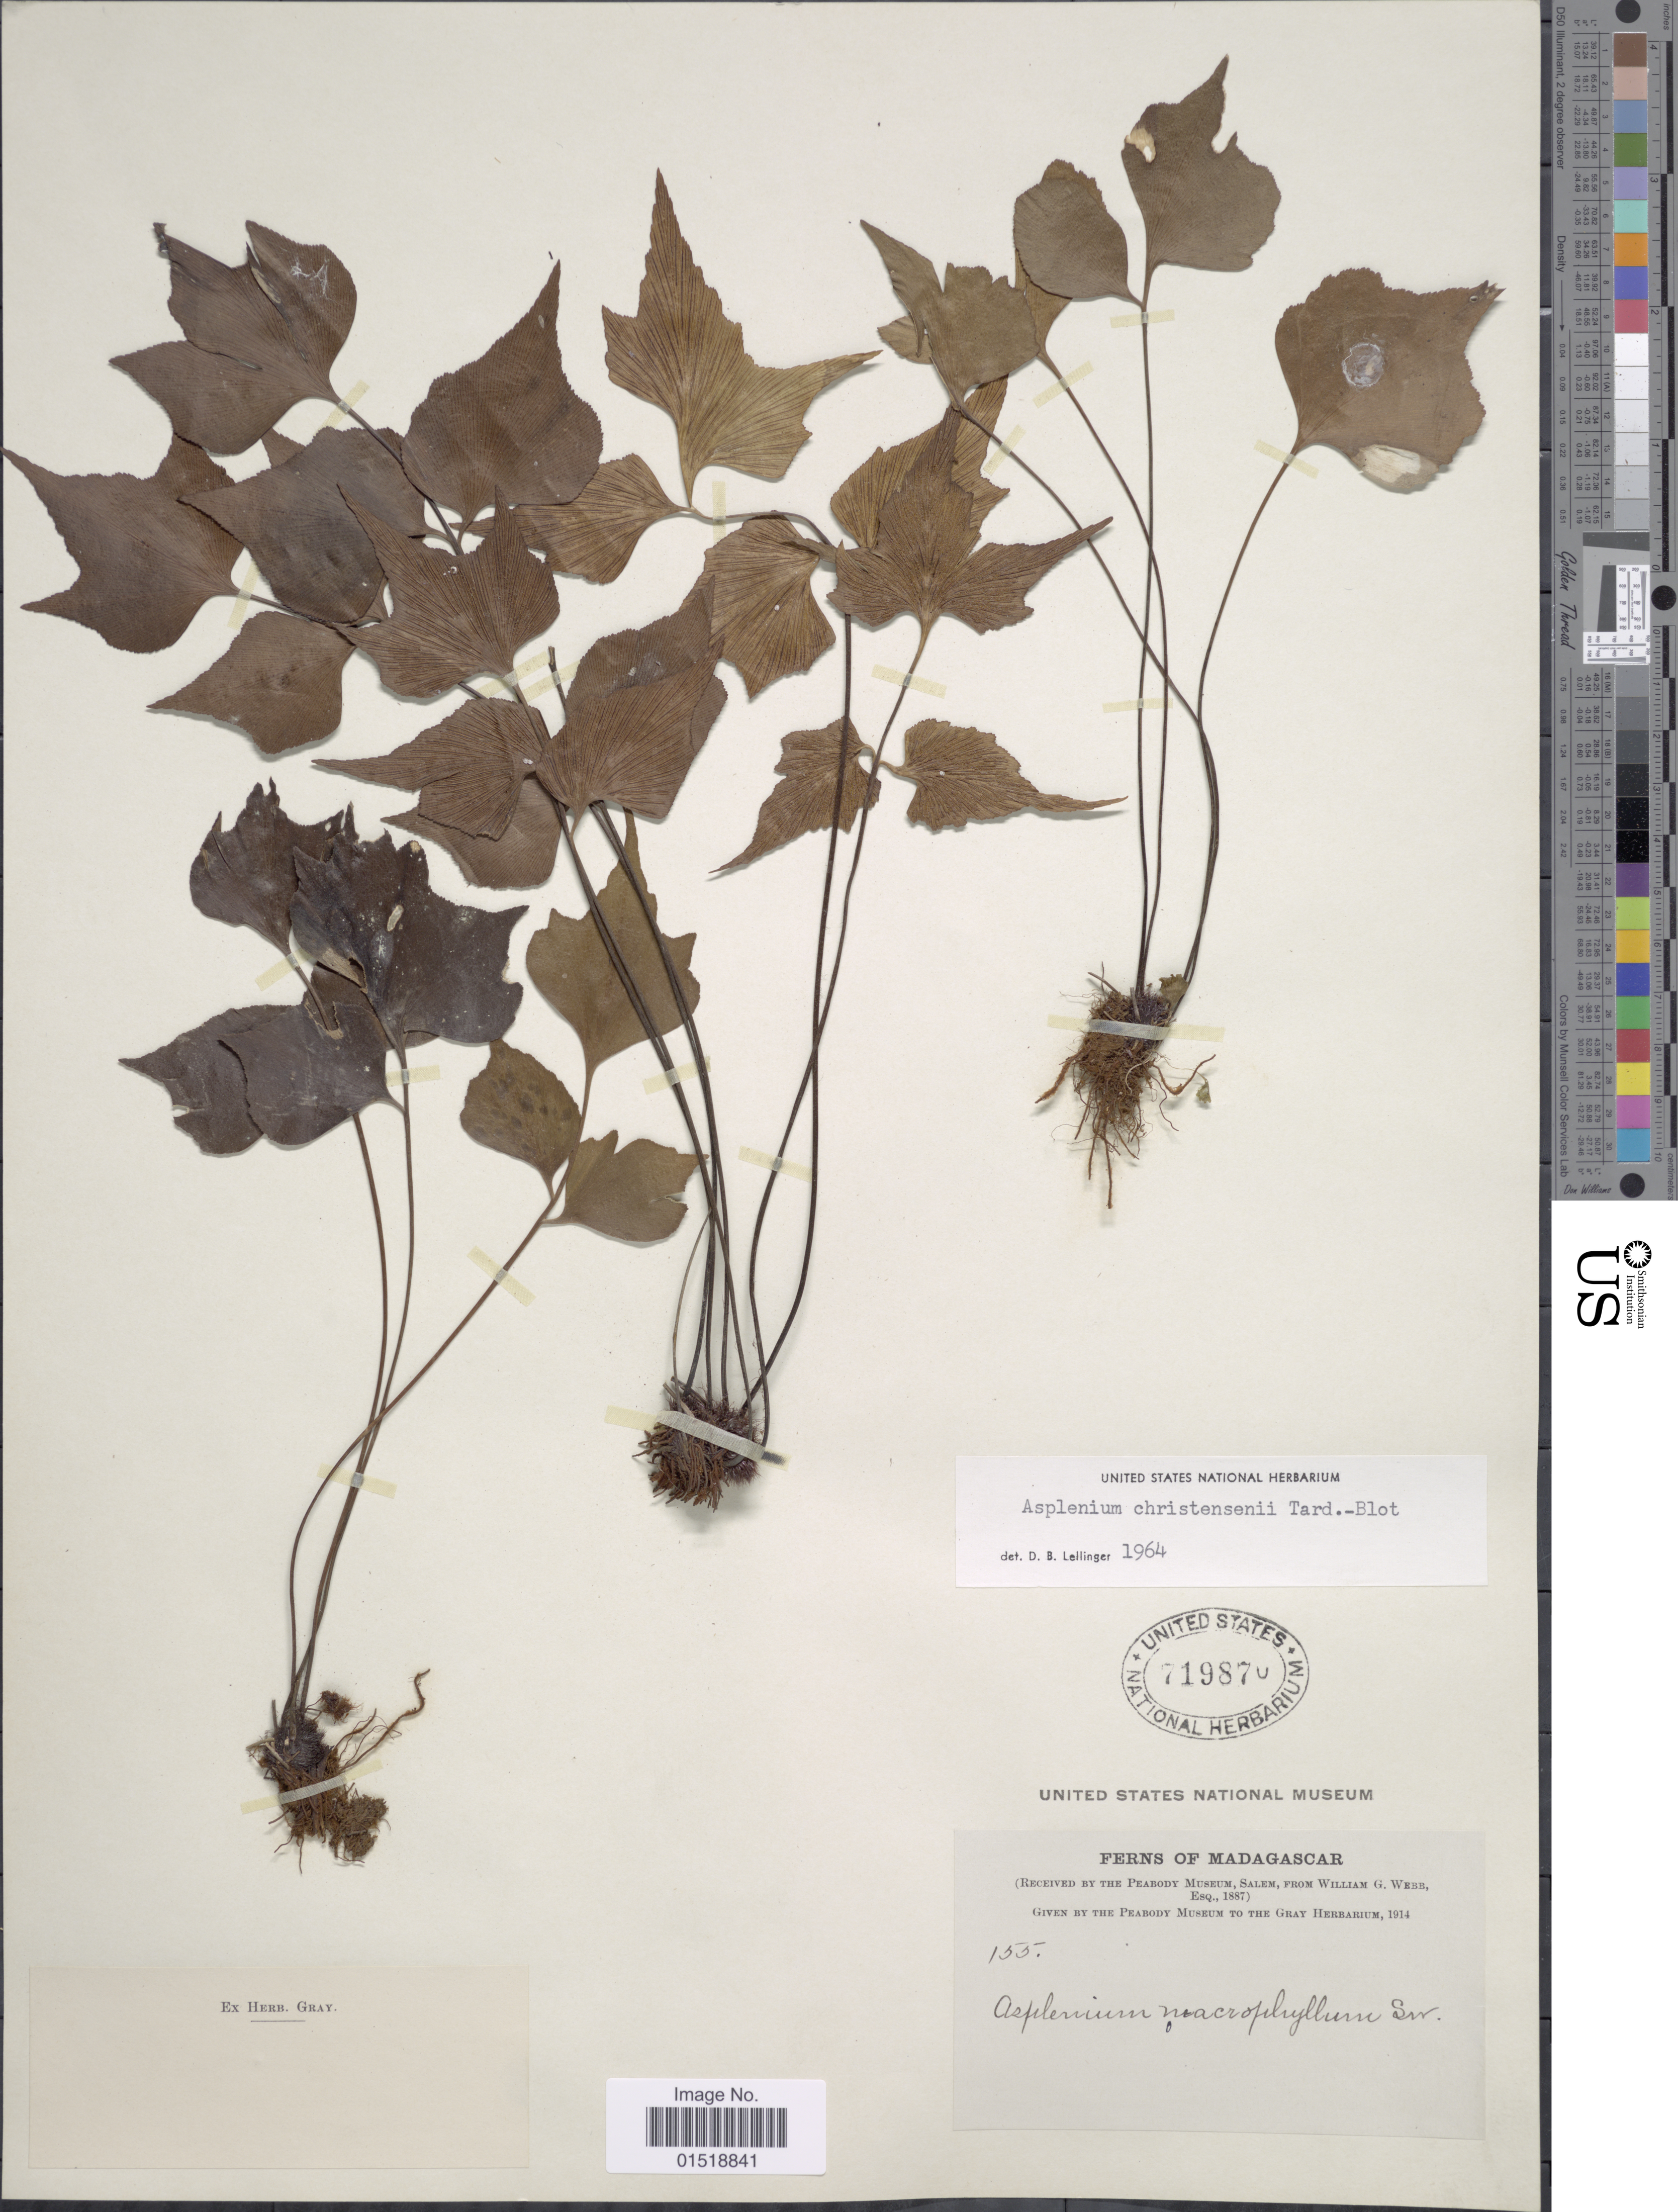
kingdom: Plantae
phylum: Tracheophyta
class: Polypodiopsida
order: Polypodiales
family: Aspleniaceae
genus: Asplenium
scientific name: Asplenium christensenii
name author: Tardieu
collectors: W. Webb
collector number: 155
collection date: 1887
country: Madagascar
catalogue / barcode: US 719870